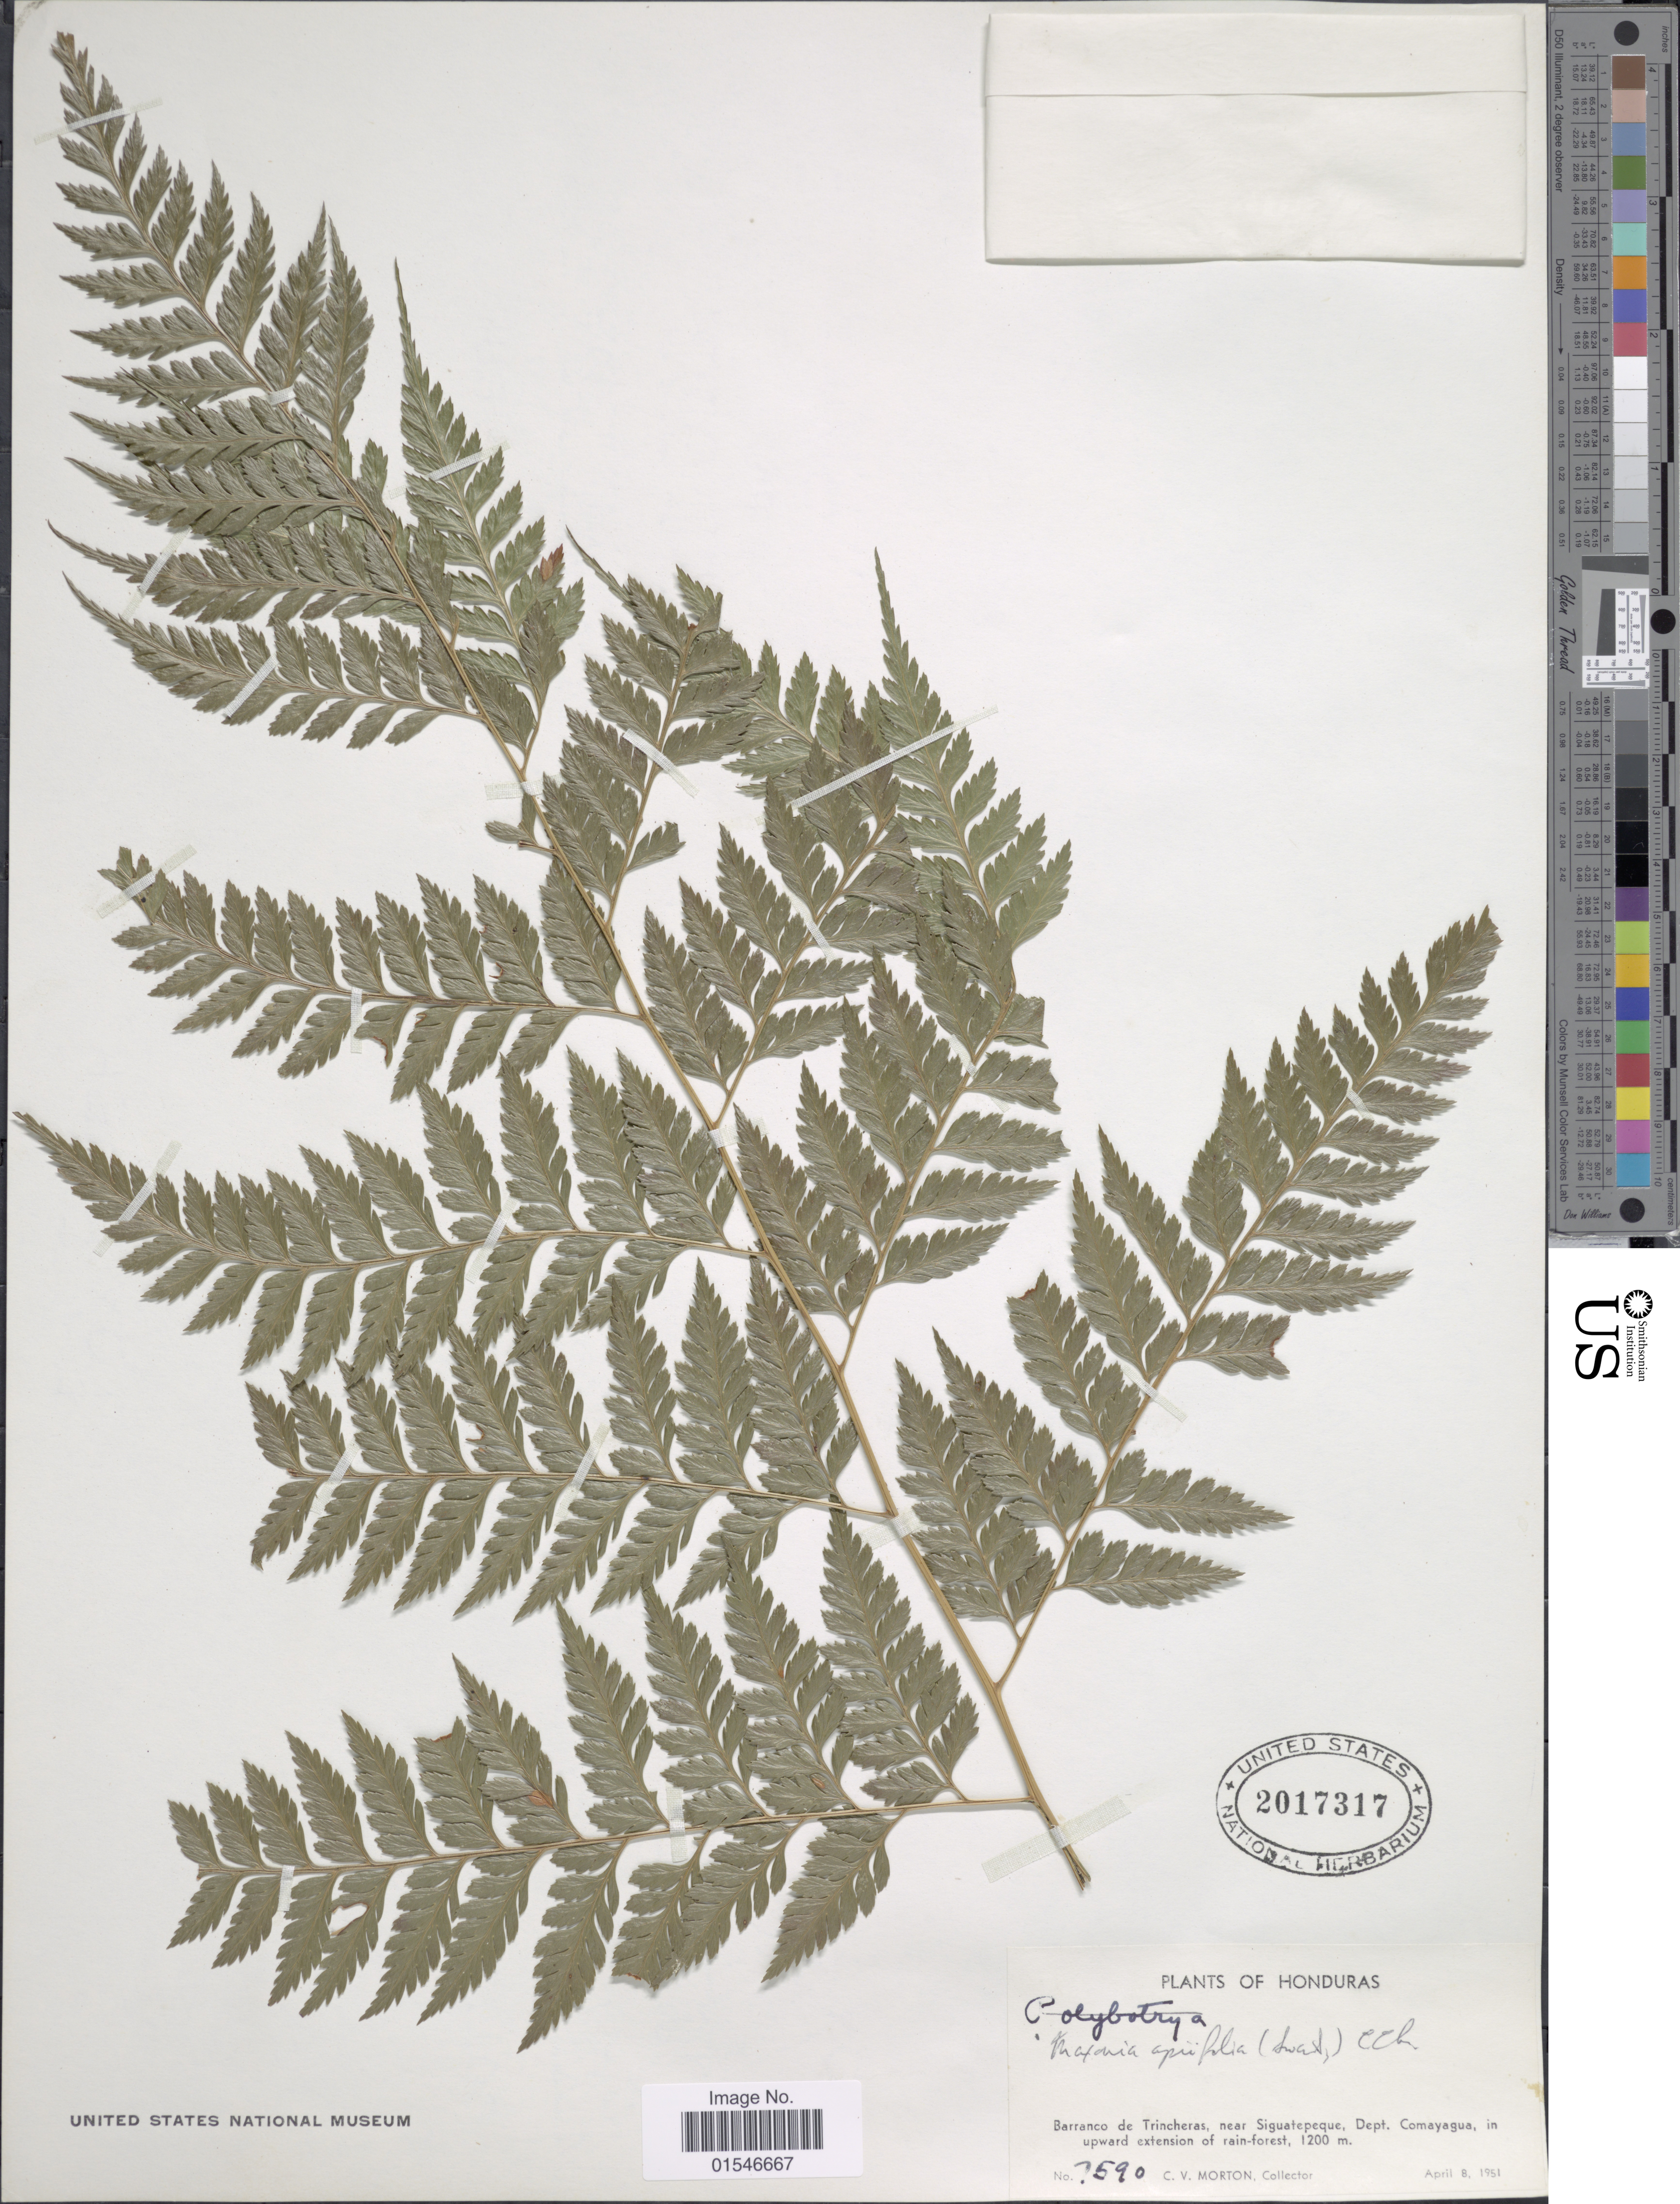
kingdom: Plantae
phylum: Tracheophyta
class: Polypodiopsida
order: Polypodiales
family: Dryopteridaceae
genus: Maxonia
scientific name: Maxonia apiifolia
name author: (Sw.) C. Chr.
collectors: C. V. Morton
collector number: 7590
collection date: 1951-04-08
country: Honduras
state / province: Comayagua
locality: Barranco de Trincheras, near Siguatepeque, in upward extension of rain-forest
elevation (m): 1200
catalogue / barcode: US 2017317